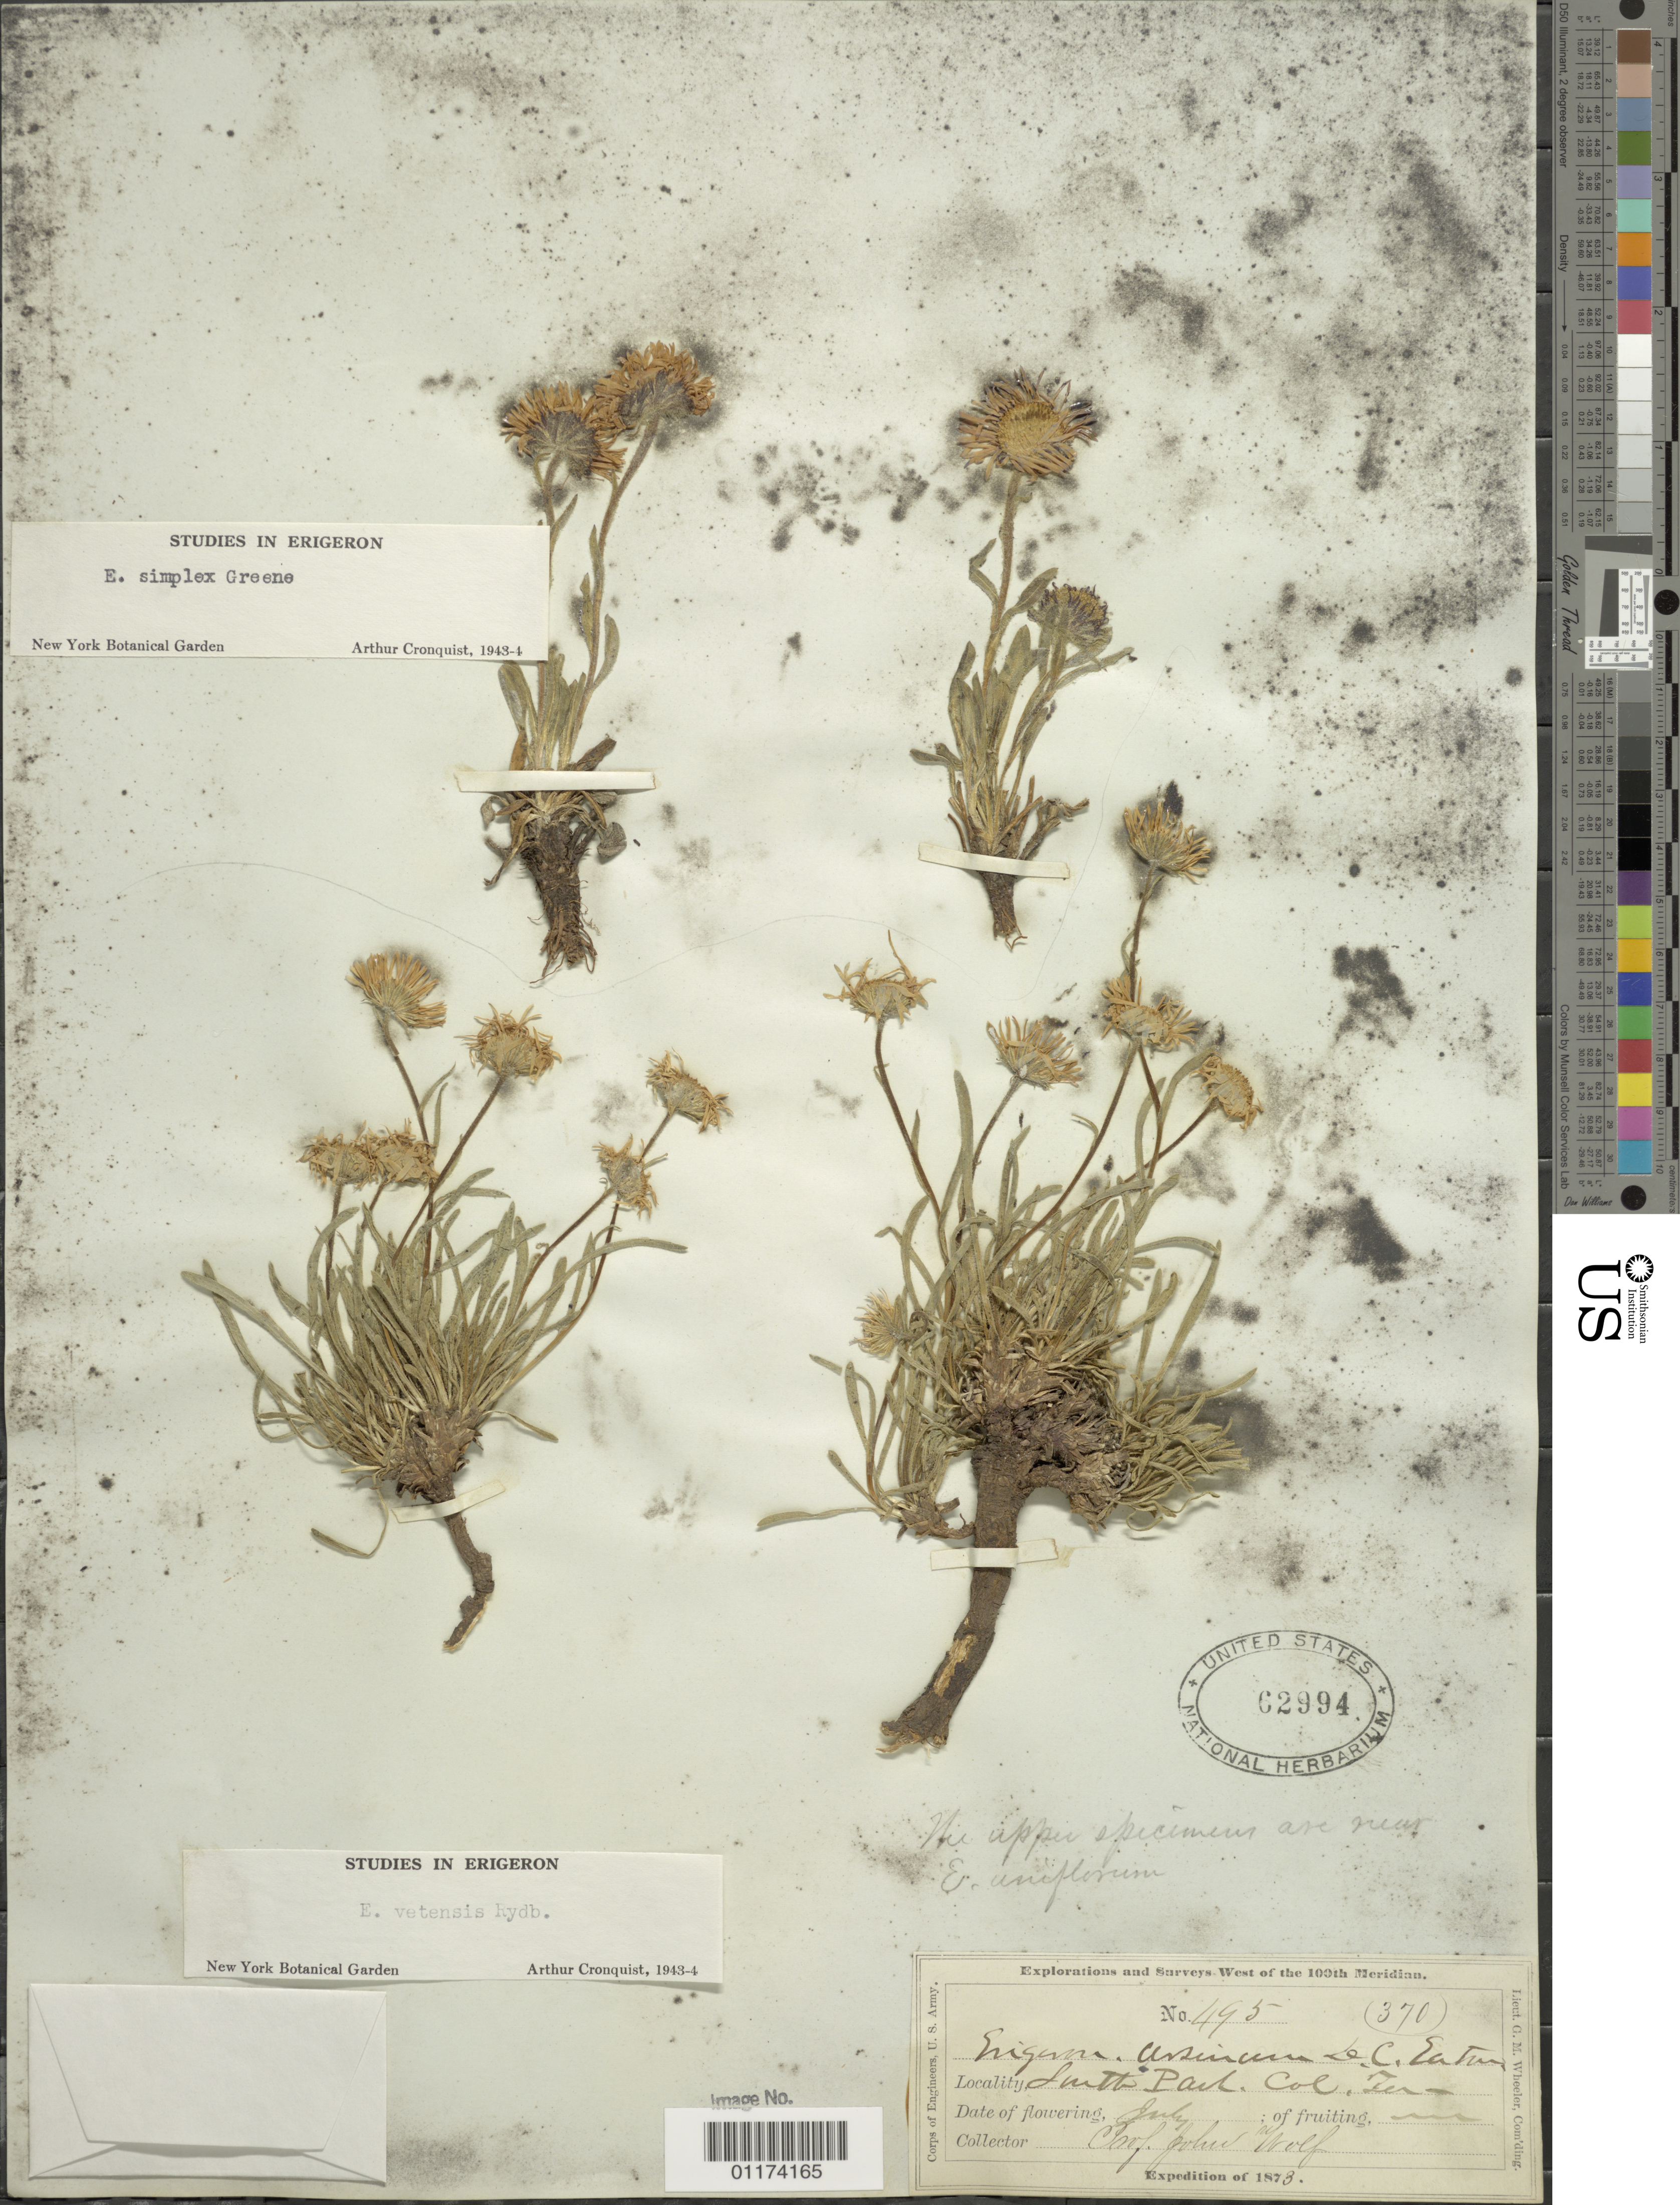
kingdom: Plantae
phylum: Tracheophyta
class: Magnoliopsida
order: Asterales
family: Asteraceae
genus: Erigeron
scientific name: Erigeron vetensis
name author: Rydb.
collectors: J. Wolf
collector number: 495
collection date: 1873-07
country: United States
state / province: Colorado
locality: South Park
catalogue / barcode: US 62994